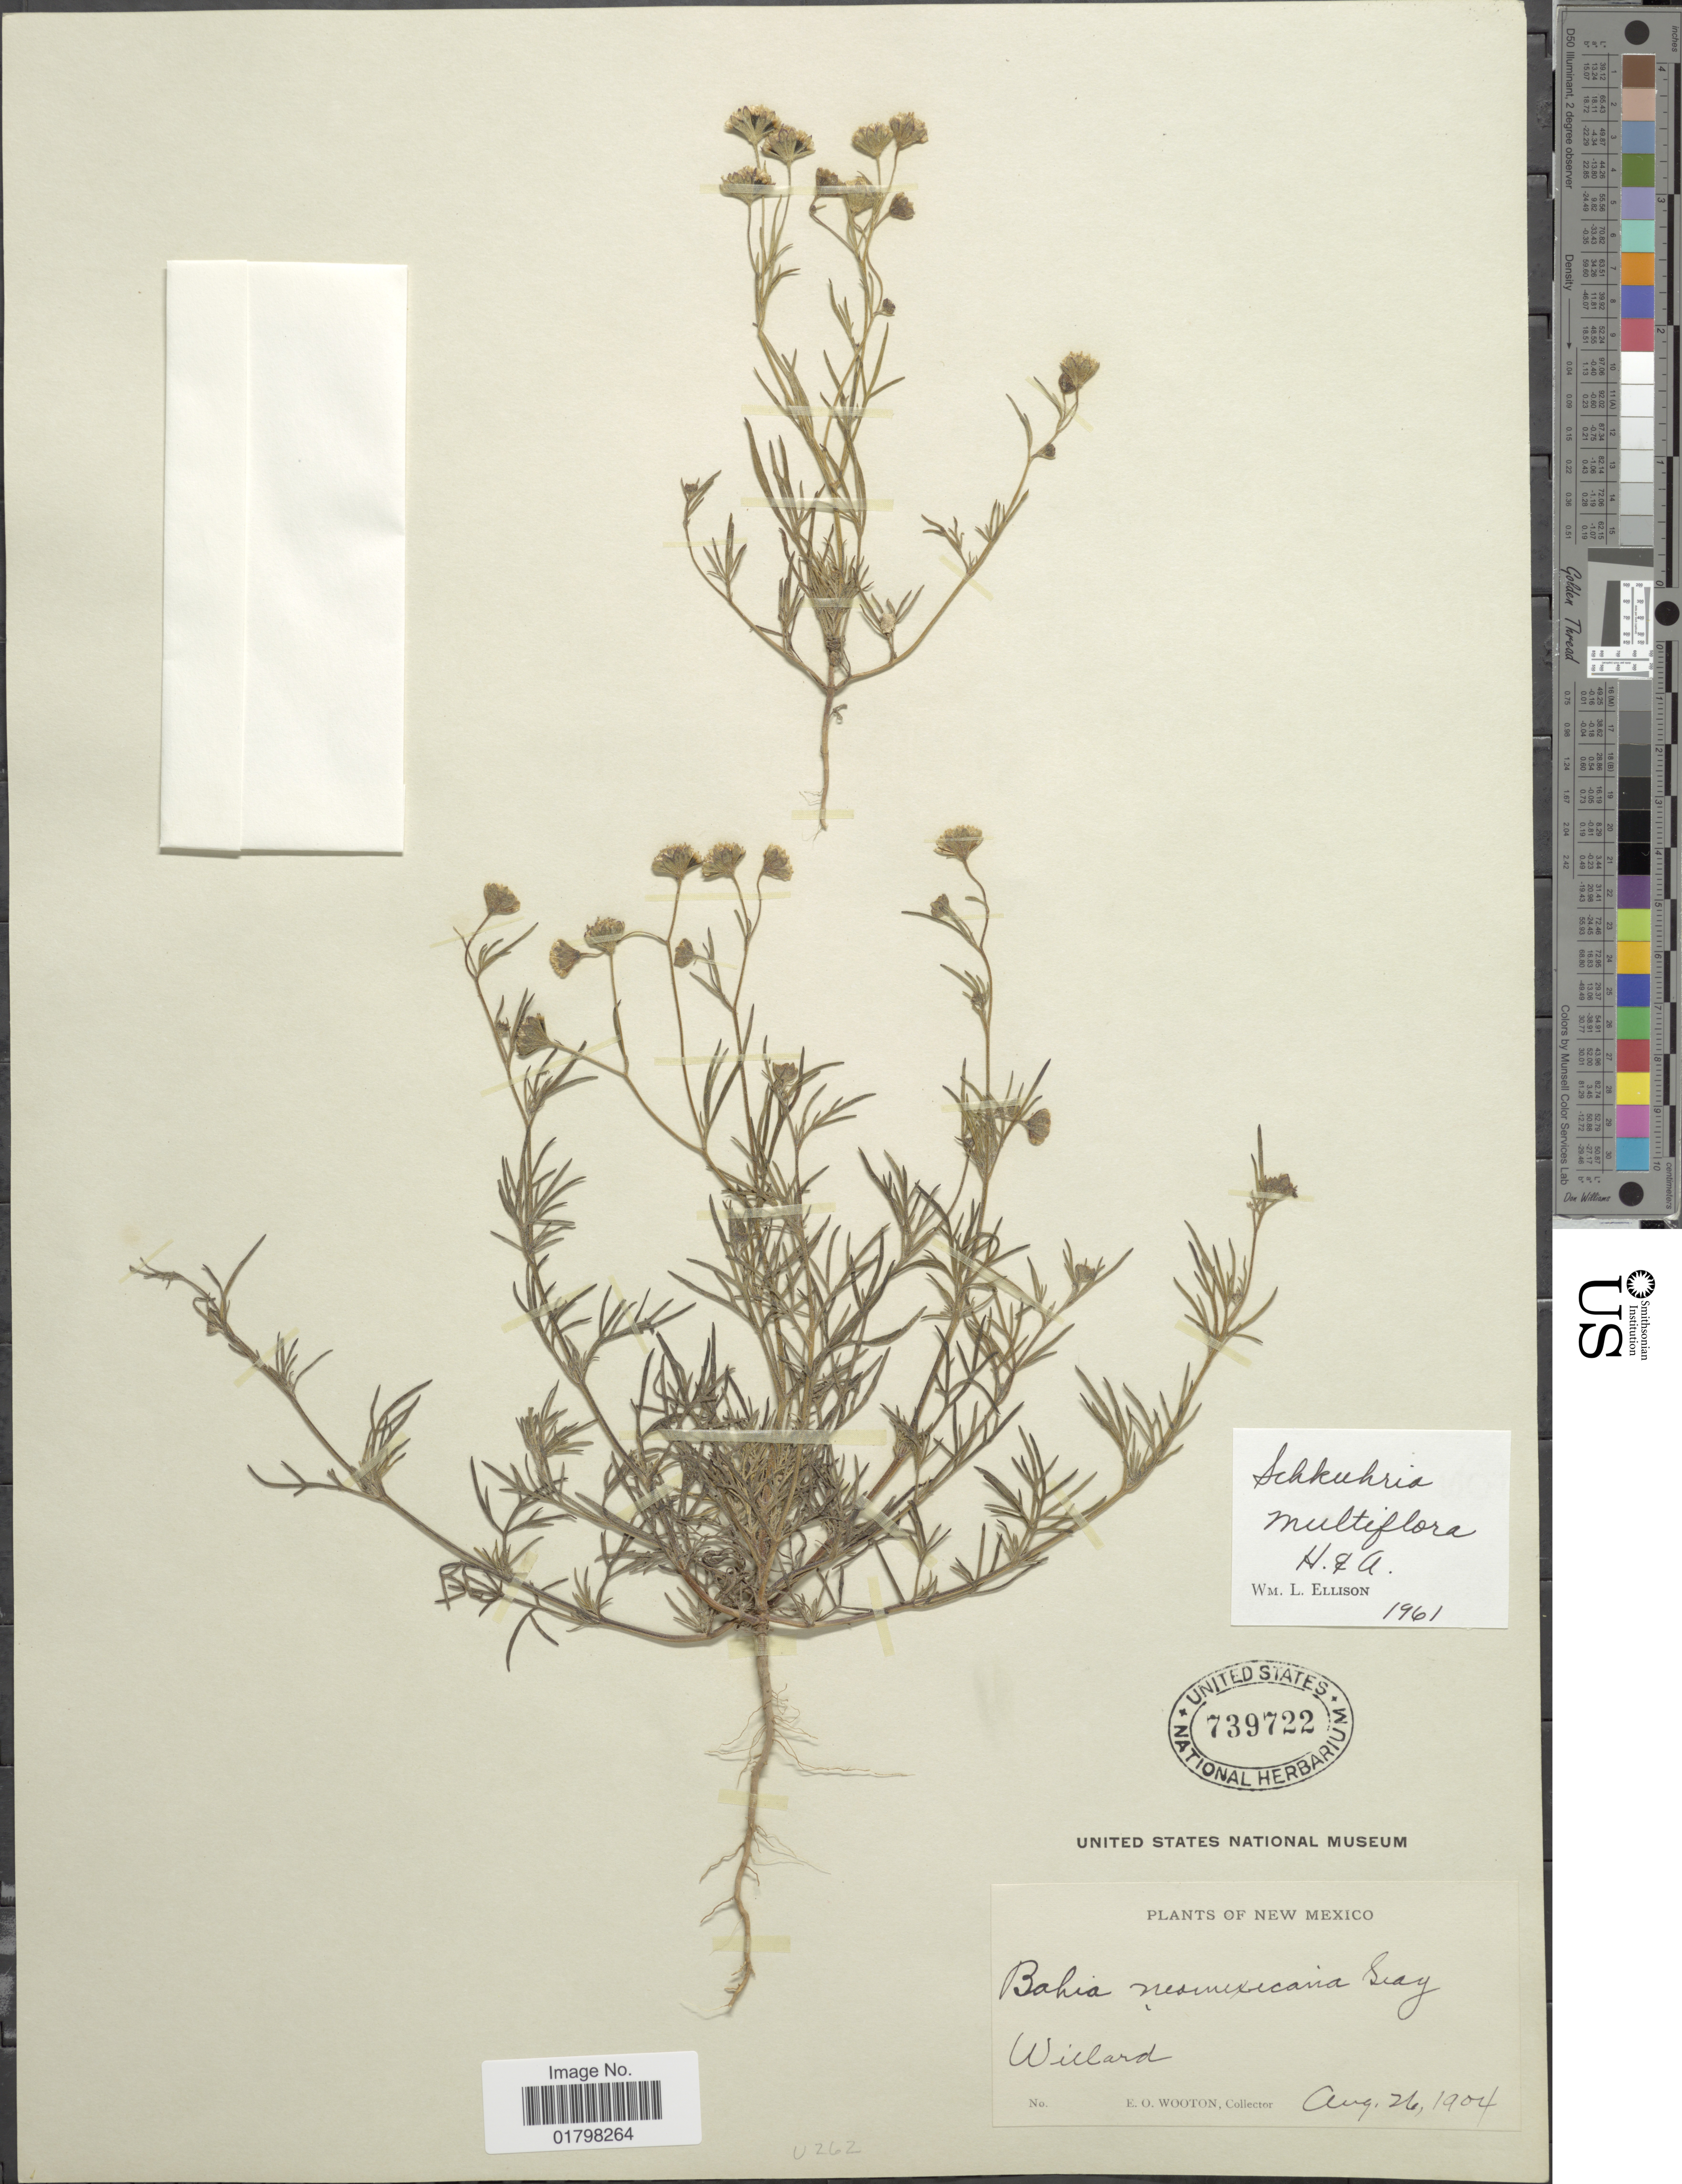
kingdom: Plantae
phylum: Tracheophyta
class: Magnoliopsida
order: Asterales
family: Asteraceae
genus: Schkuhria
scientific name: Schkuhria multiflora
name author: Hook. & Arn.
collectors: E. O. Wooton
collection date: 1904-08-26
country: United States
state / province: New Mexico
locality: Willard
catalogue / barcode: US 739722